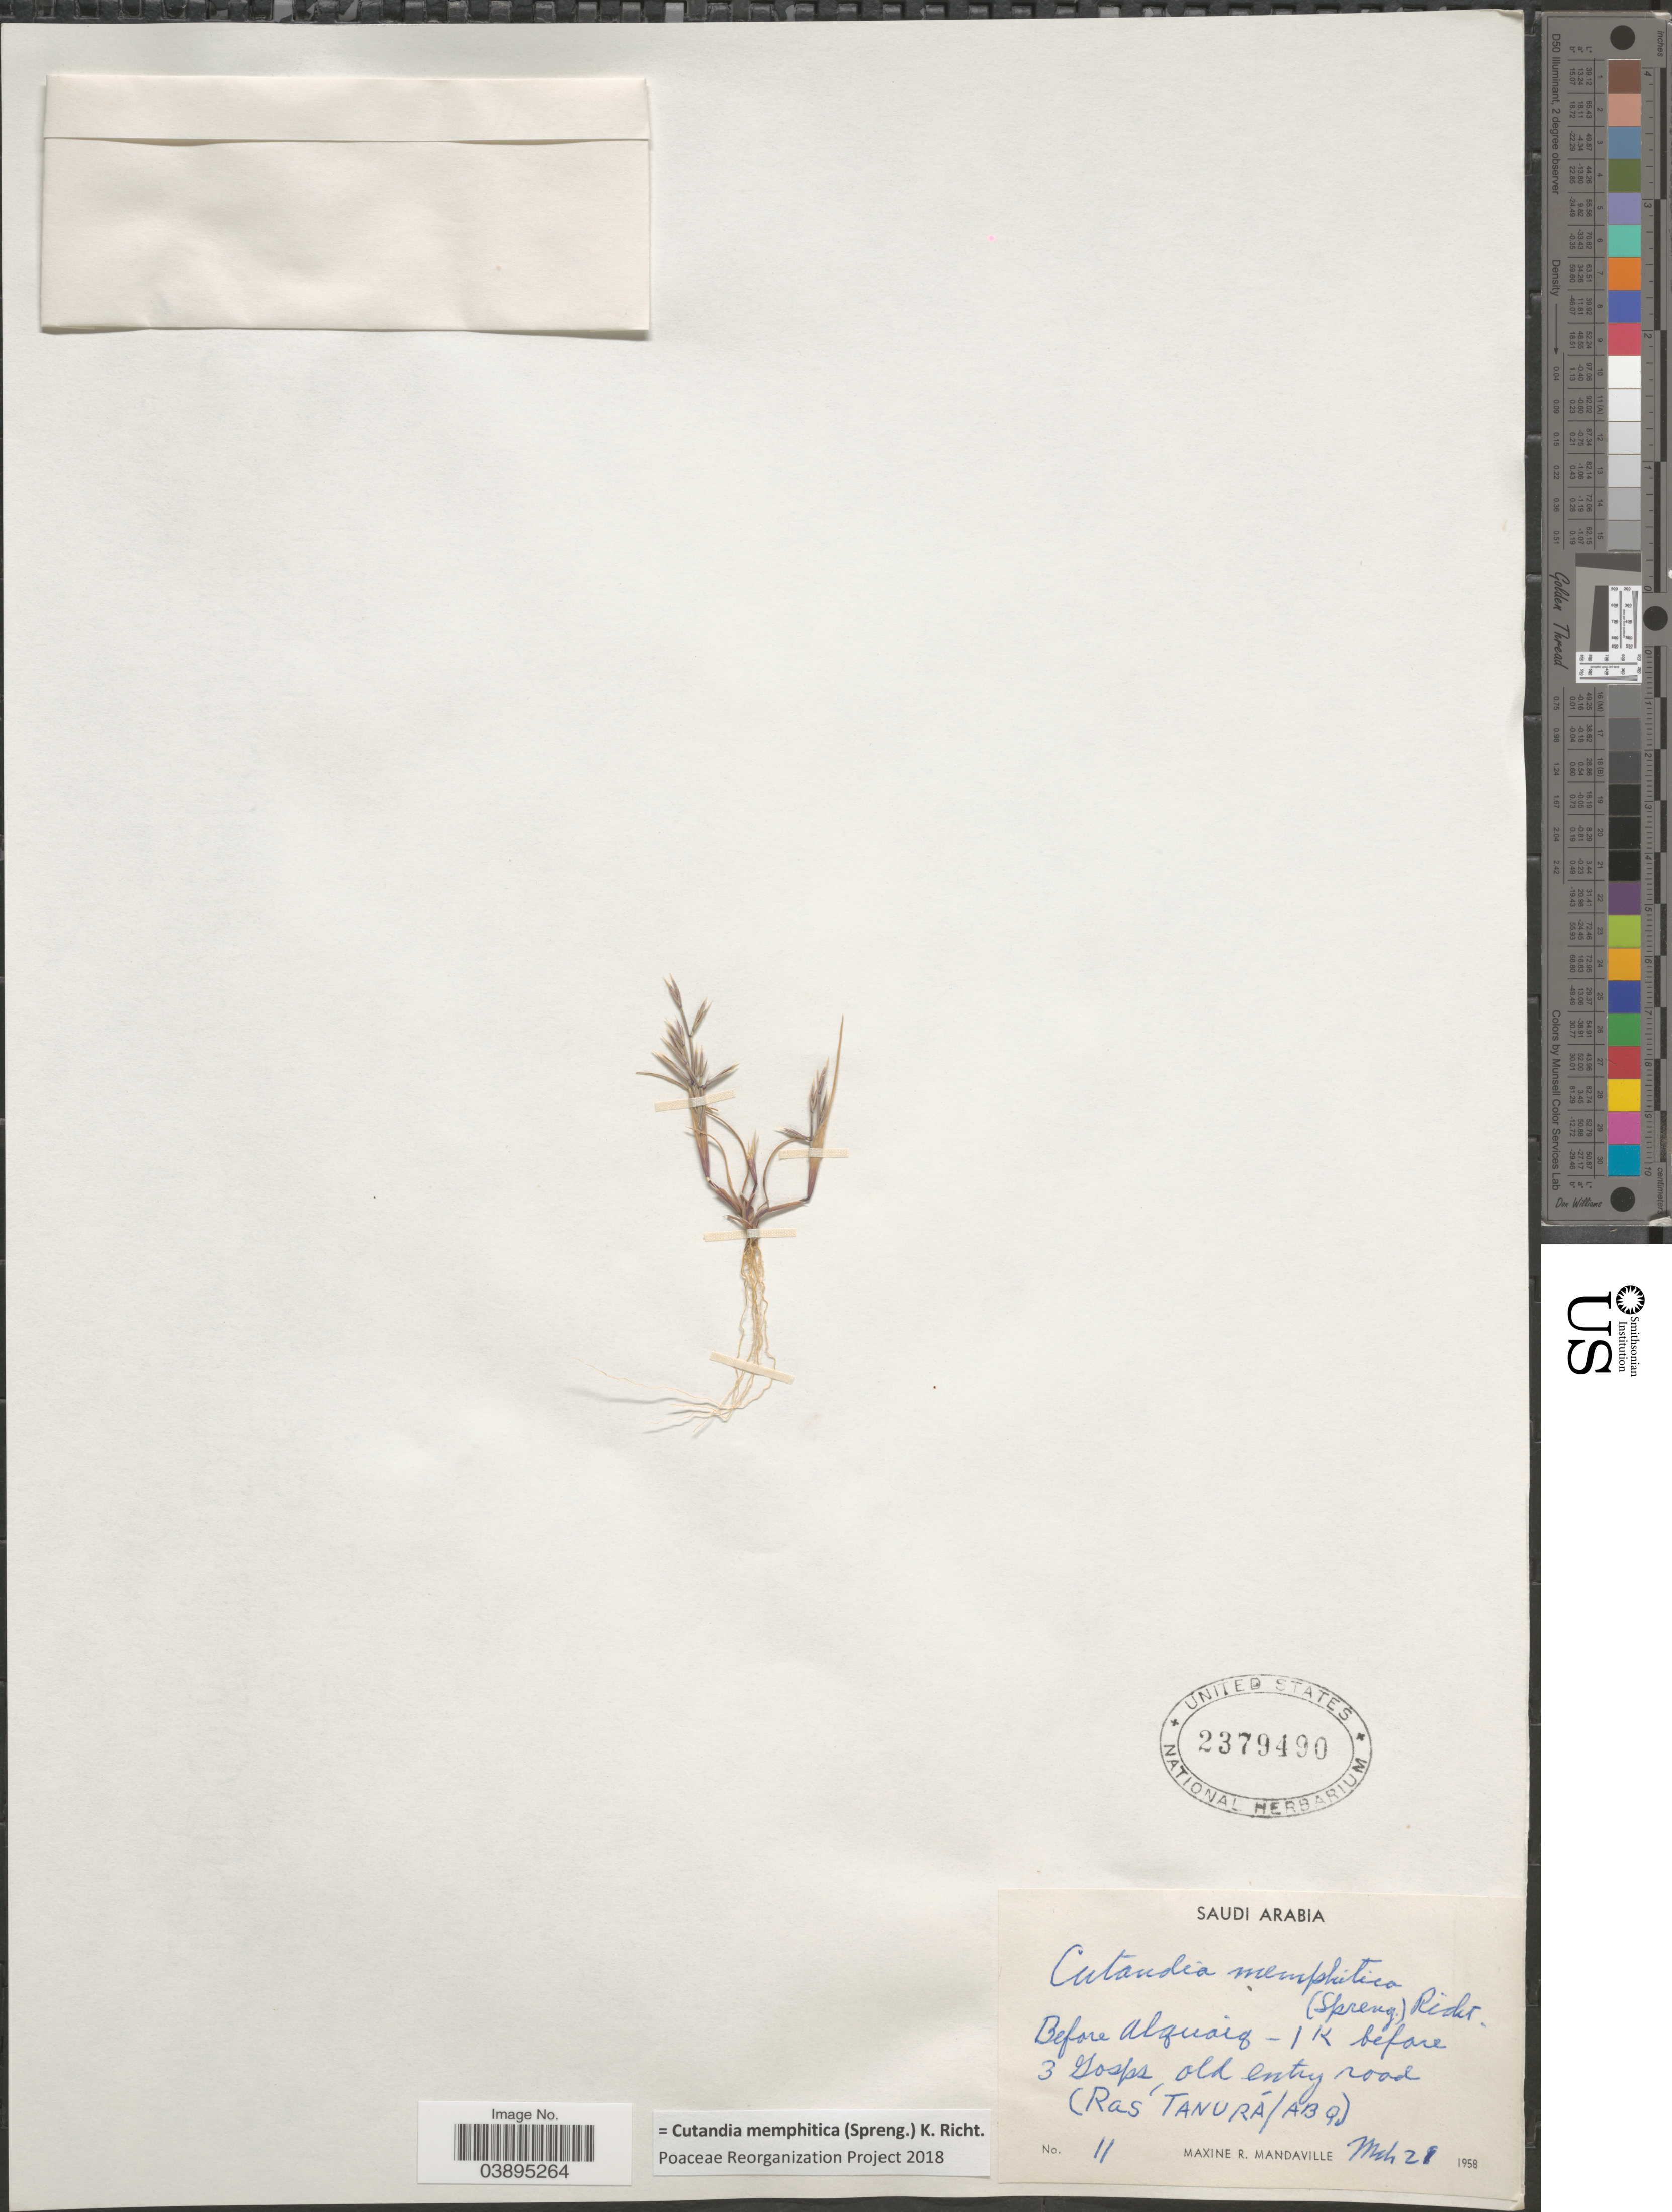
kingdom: Plantae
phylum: Tracheophyta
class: Liliopsida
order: Poales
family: Poaceae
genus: Cutandia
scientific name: Cutandia memphitica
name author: (Spreng.) K. Richt.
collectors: M. Mandaville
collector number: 11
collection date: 1958-03-21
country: Saudi Arabia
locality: Before Alquaiq - 1 K before 3 Gosps, old entry road. (Ras Tanura/ABQ).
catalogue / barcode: US 2379490